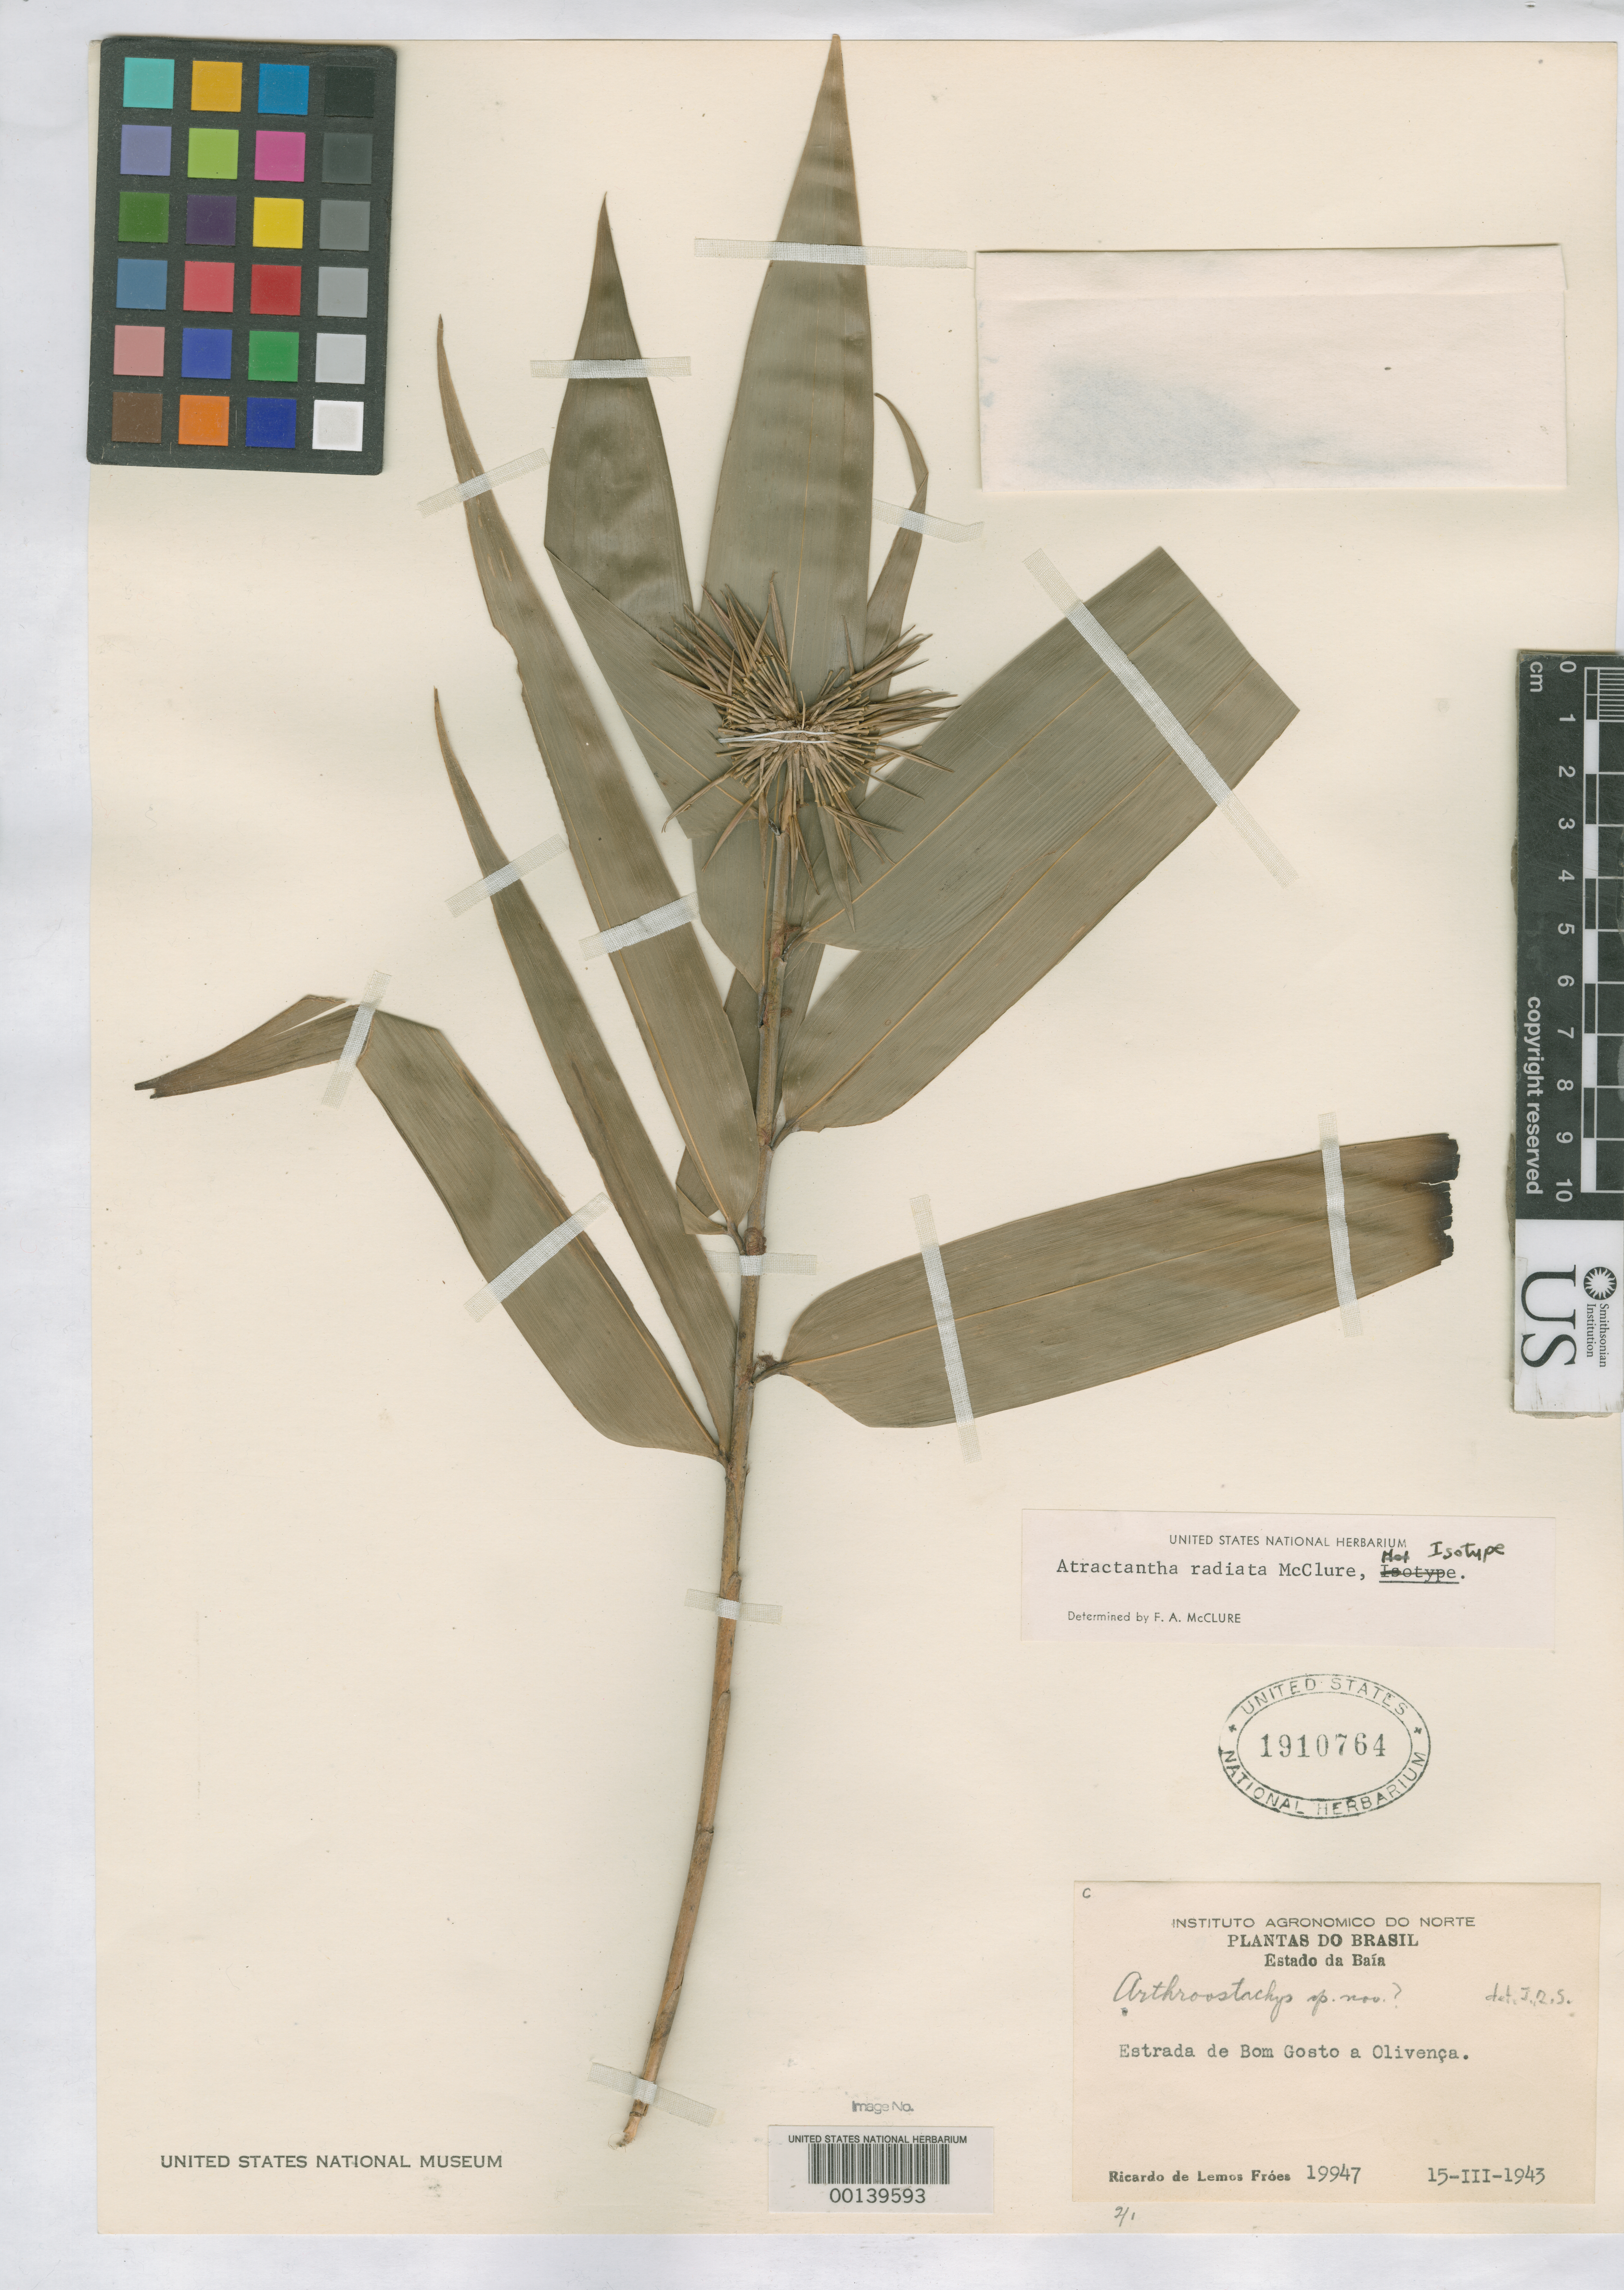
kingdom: Plantae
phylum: Tracheophyta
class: Liliopsida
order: Poales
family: Poaceae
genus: Atractantha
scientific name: Atractantha radiata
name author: McClure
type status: Holotype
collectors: R. L. Fróes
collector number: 19947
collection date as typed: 15 Mar 1943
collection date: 1943-03-15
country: Brazil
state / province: Bahia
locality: Estrada de Bom Gôsto a Olivenca.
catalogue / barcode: US 1910764